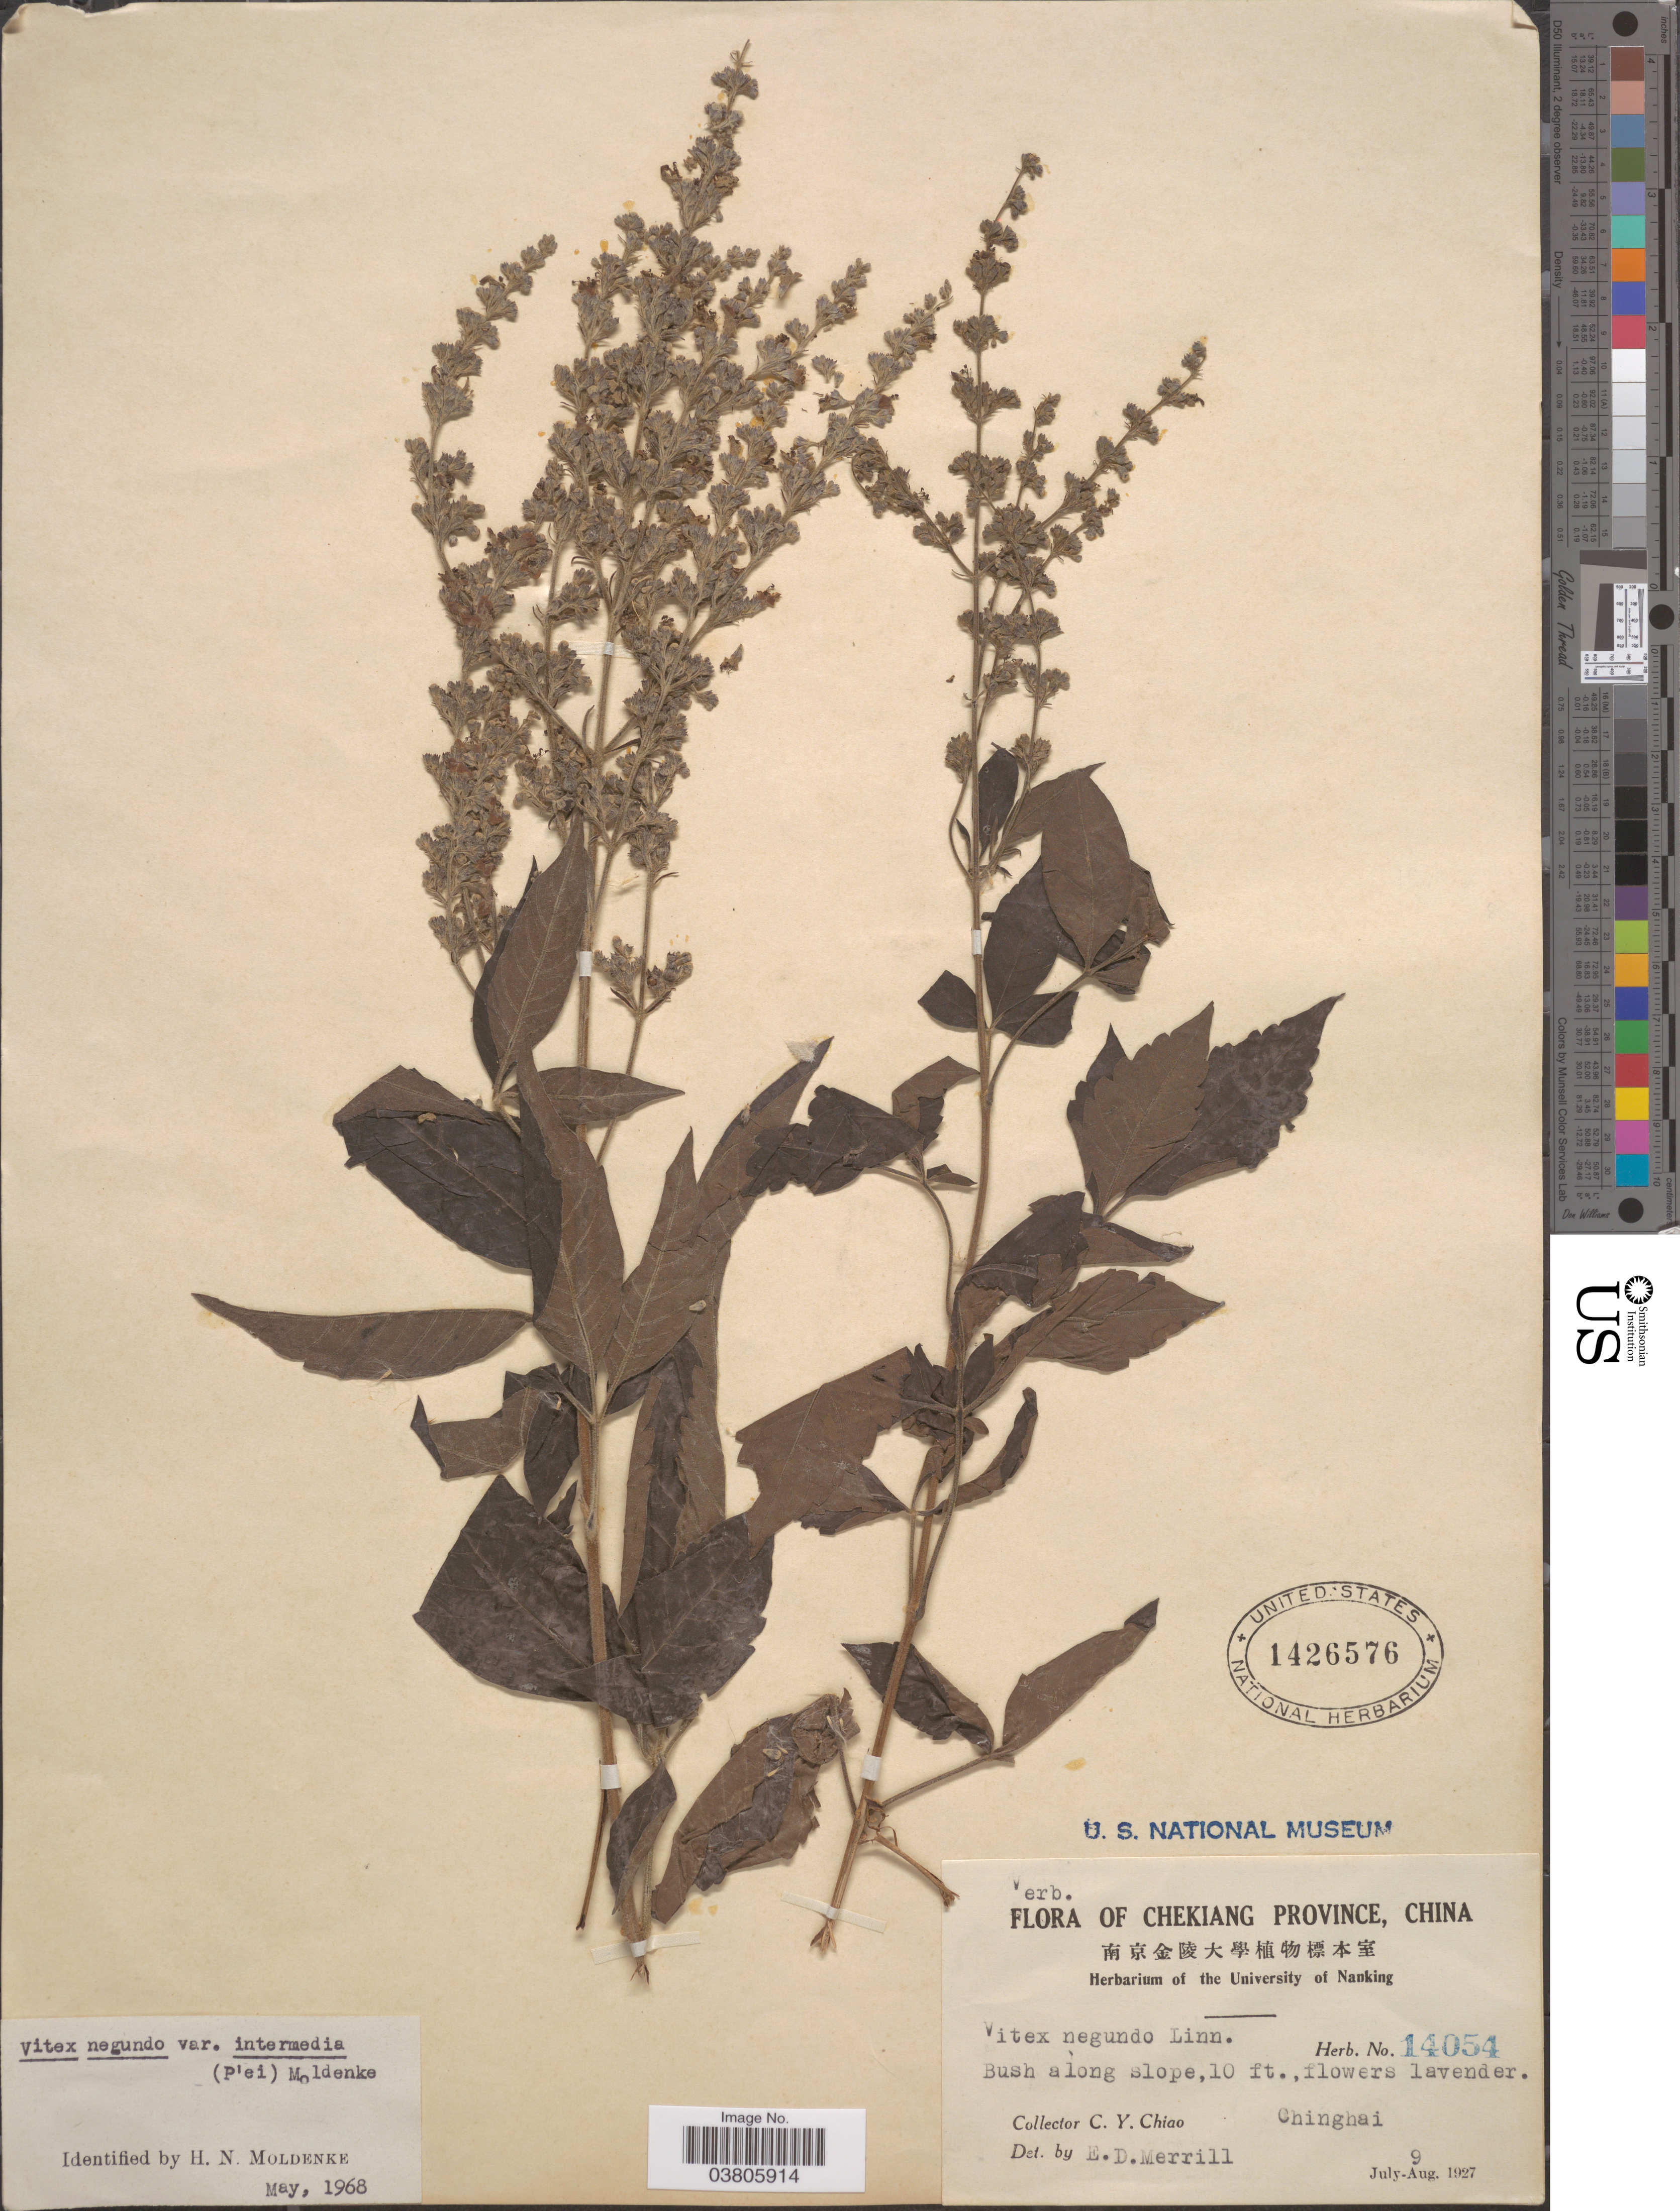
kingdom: Plantae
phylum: Tracheophyta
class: Magnoliopsida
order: Lamiales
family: Lamiaceae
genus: Vitex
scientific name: Vitex negundo var. intermedia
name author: (C. Pei) Moldenke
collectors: C. Y. Chiao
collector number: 14054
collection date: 1927-08-09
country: China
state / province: Zhejiang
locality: Chekiang Province. Chinghai.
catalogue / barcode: US 1426576